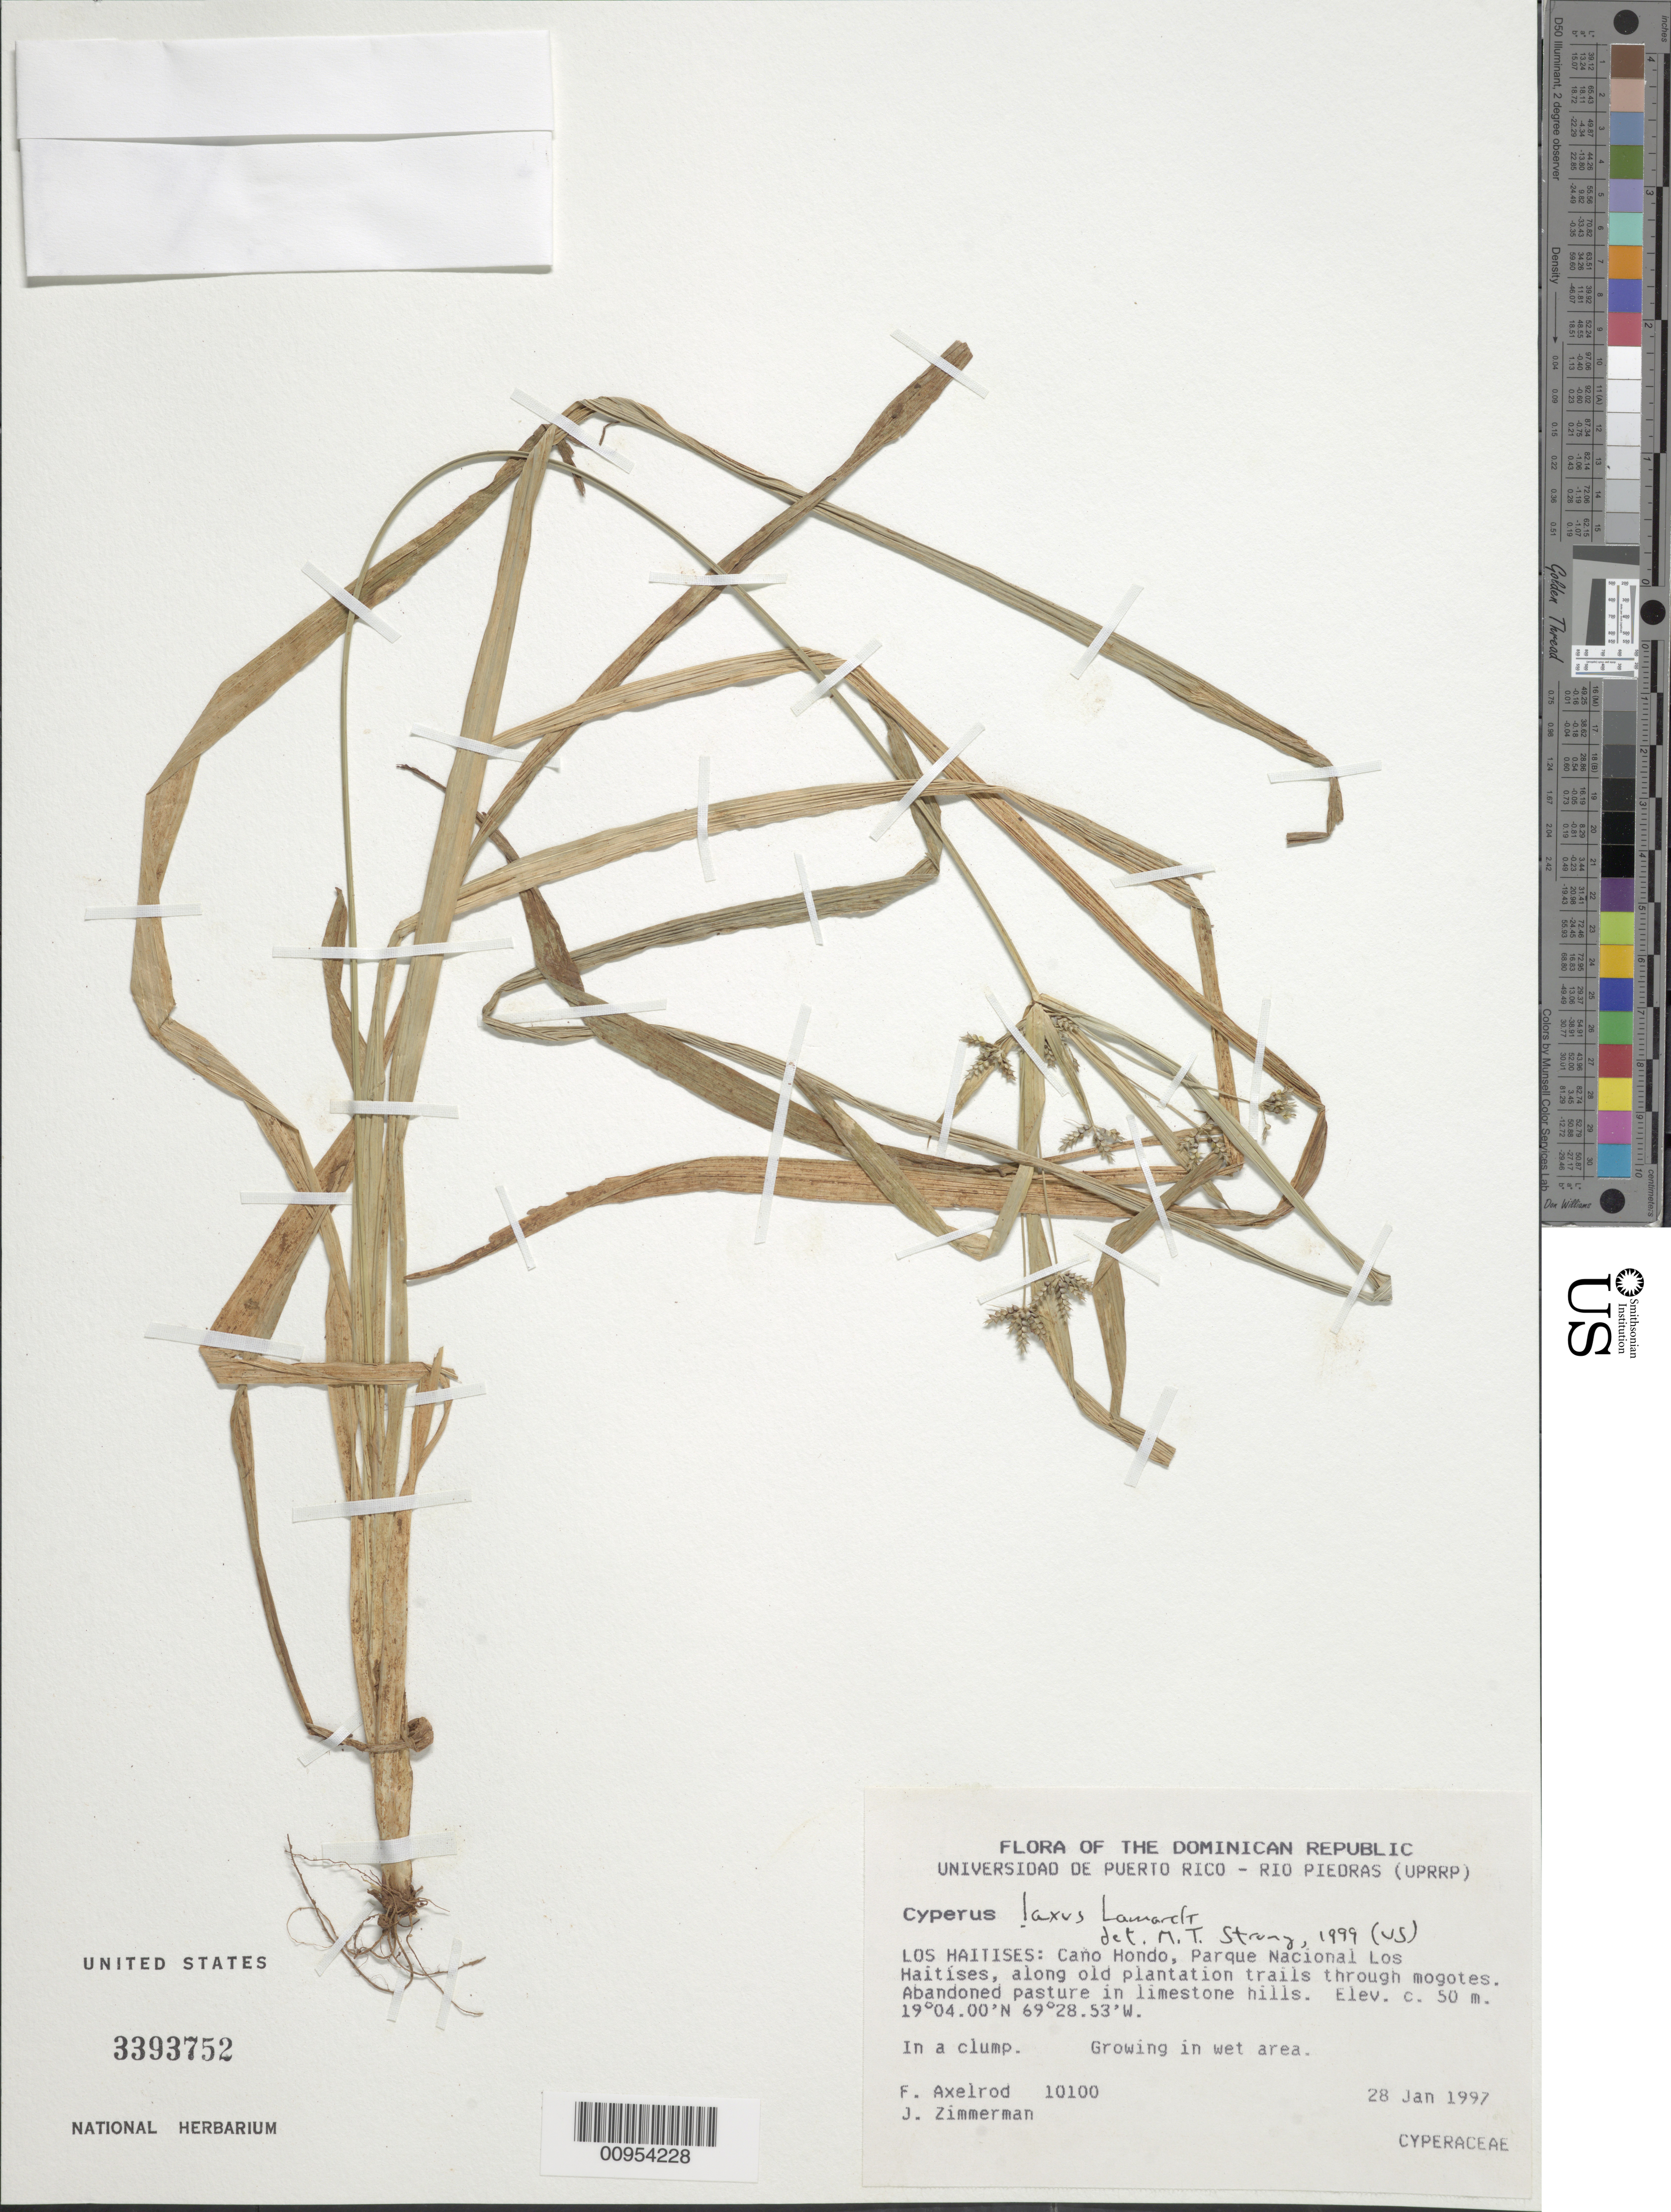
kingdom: Plantae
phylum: Tracheophyta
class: Liliopsida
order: Poales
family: Cyperaceae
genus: Cyperus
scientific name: Cyperus laxus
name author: Lam.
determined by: Strong, M. T., (US), Smithsonian Institution - National Museum of Natural History (UNITED STATES)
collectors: F. S. Axelrod & J. Zimmerman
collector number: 10100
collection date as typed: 28 Jan 1997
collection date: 1997-01-28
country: Dominican Republic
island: Hispaniola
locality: Los Haitises, Cano Hondo, Parque Nacional Los Haitises, along old plantation trails through mogotes, abondoned pasture in limestone hills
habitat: Growing in wet area of abondoned pasture in limestone hills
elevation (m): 50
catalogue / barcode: US 3393752